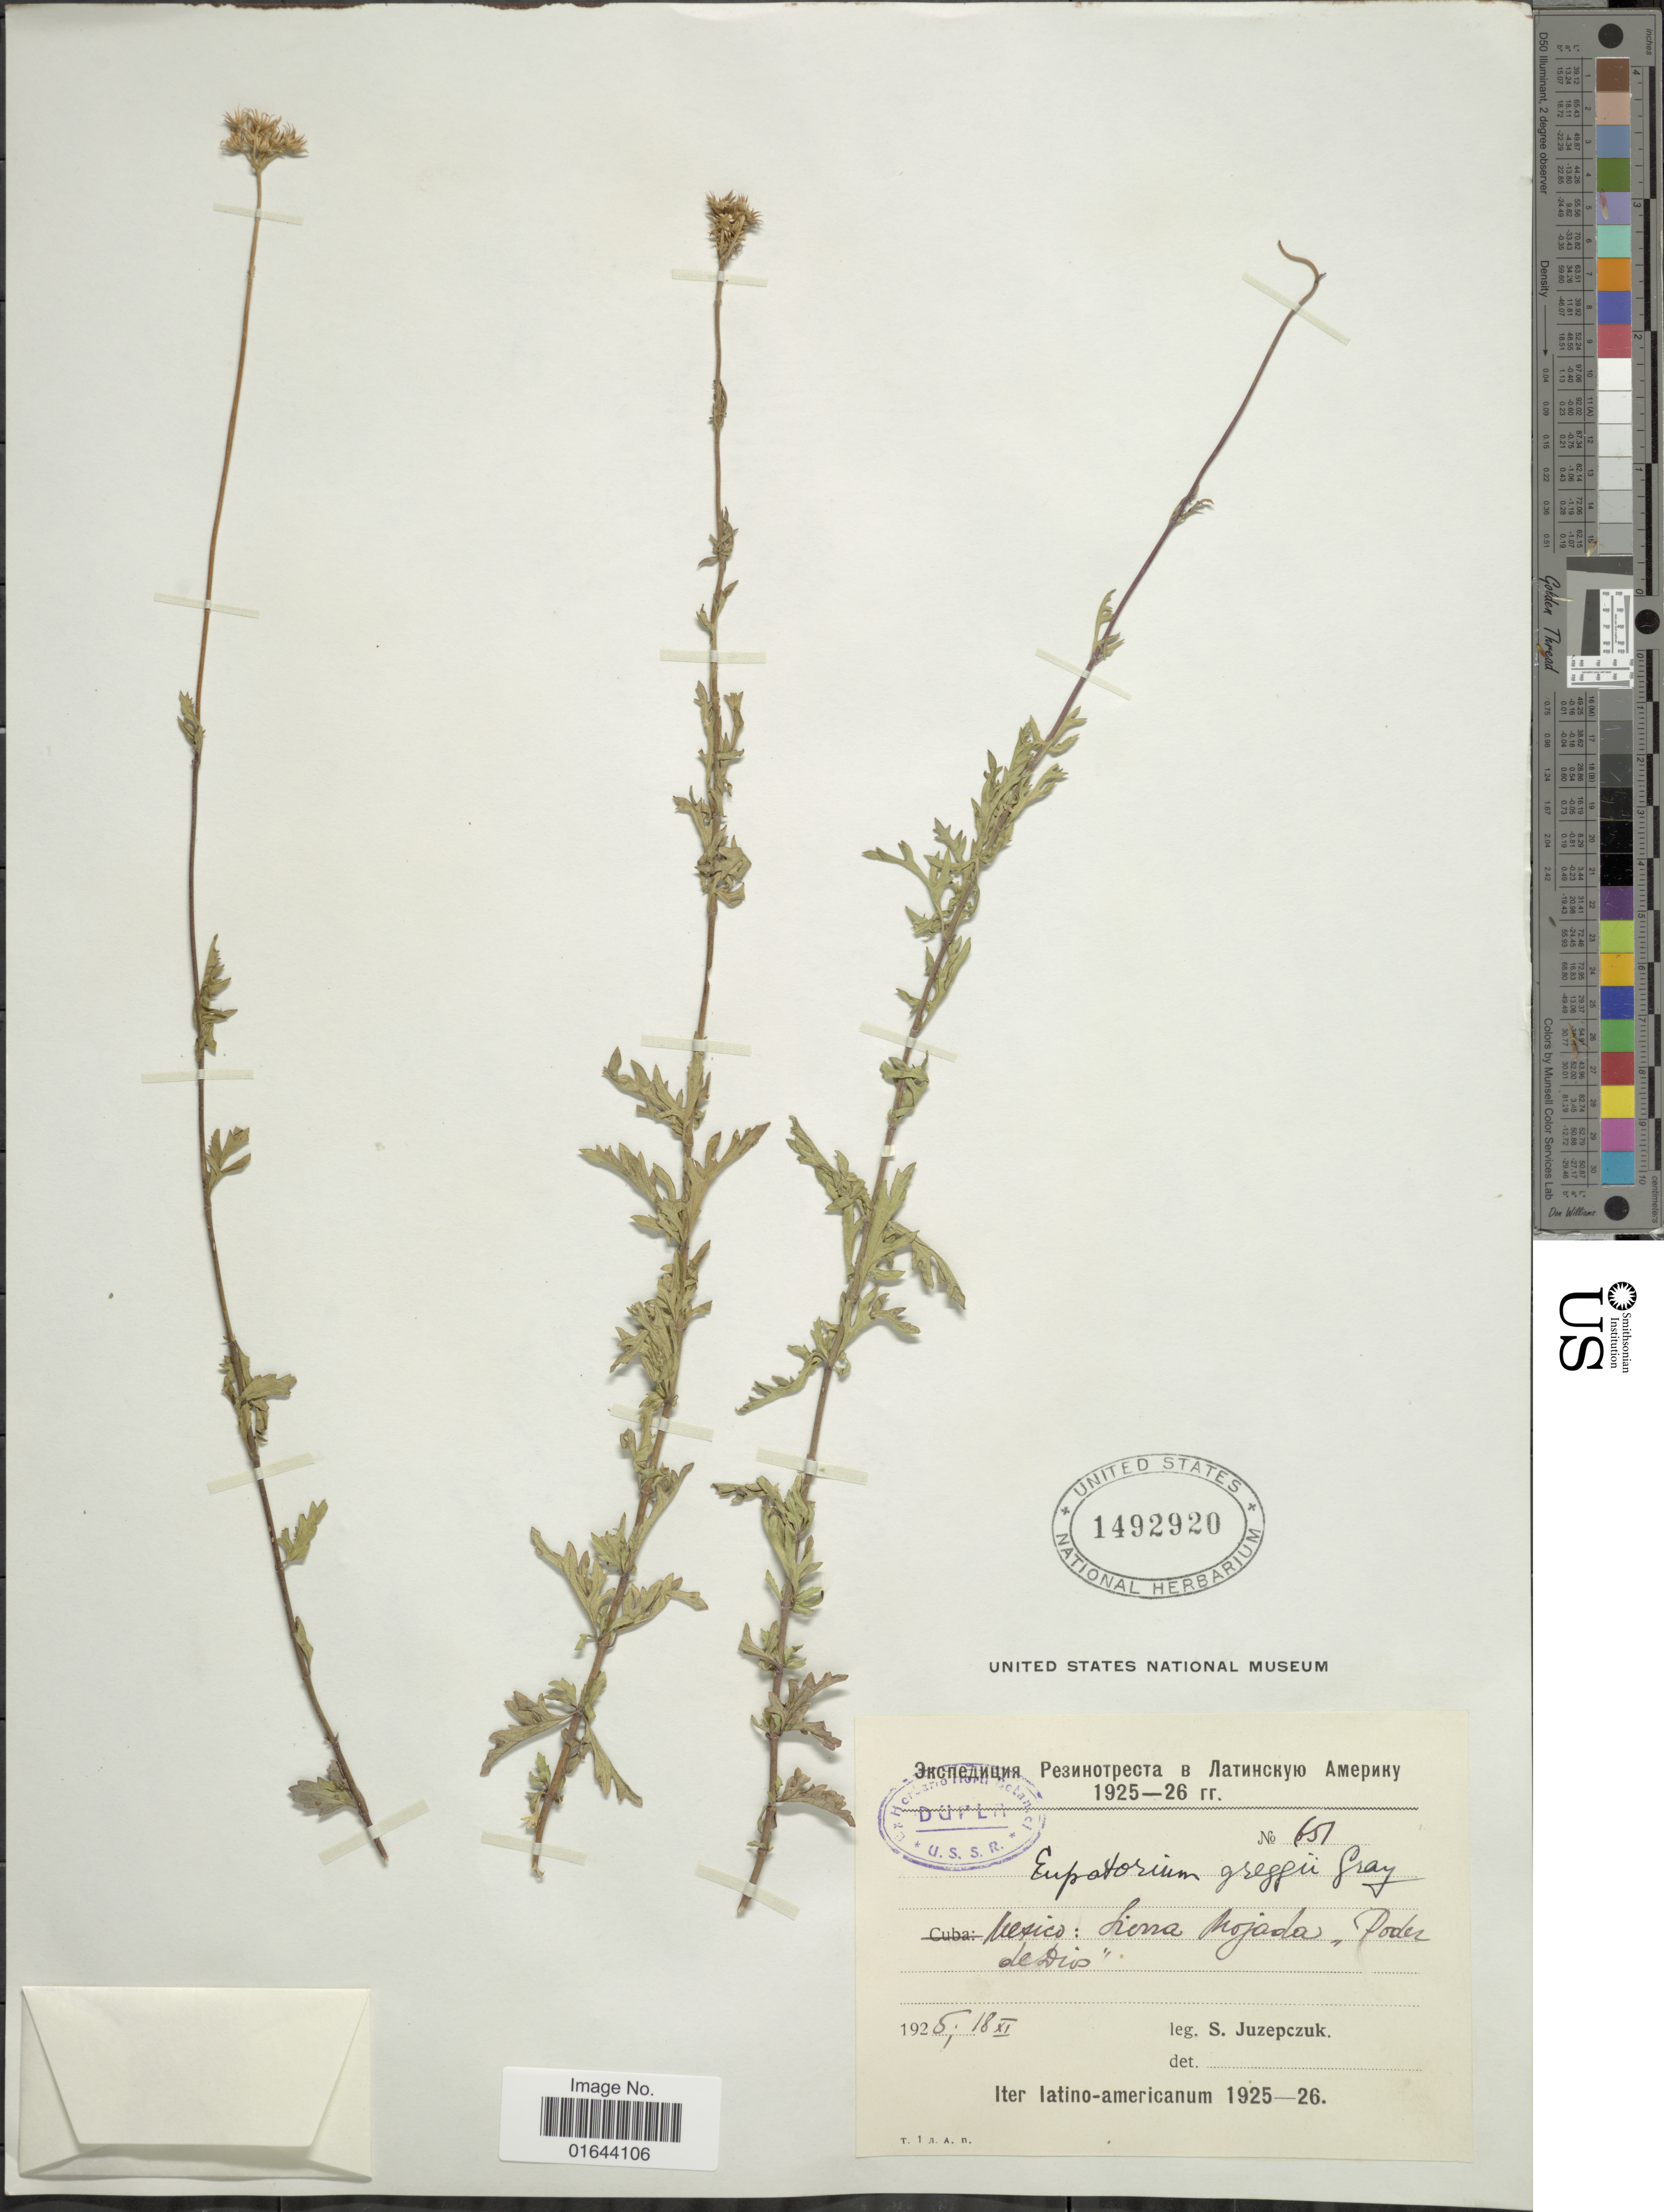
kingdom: Plantae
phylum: Tracheophyta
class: Magnoliopsida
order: Asterales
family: Asteraceae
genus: Conoclinium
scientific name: Conoclinium greggii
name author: (A. Gray) Small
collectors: S. V. Juzepczuk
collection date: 1925-11-18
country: Mexico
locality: Mexico: Sierra Mojada "Poder de Dios".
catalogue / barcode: US 1492920